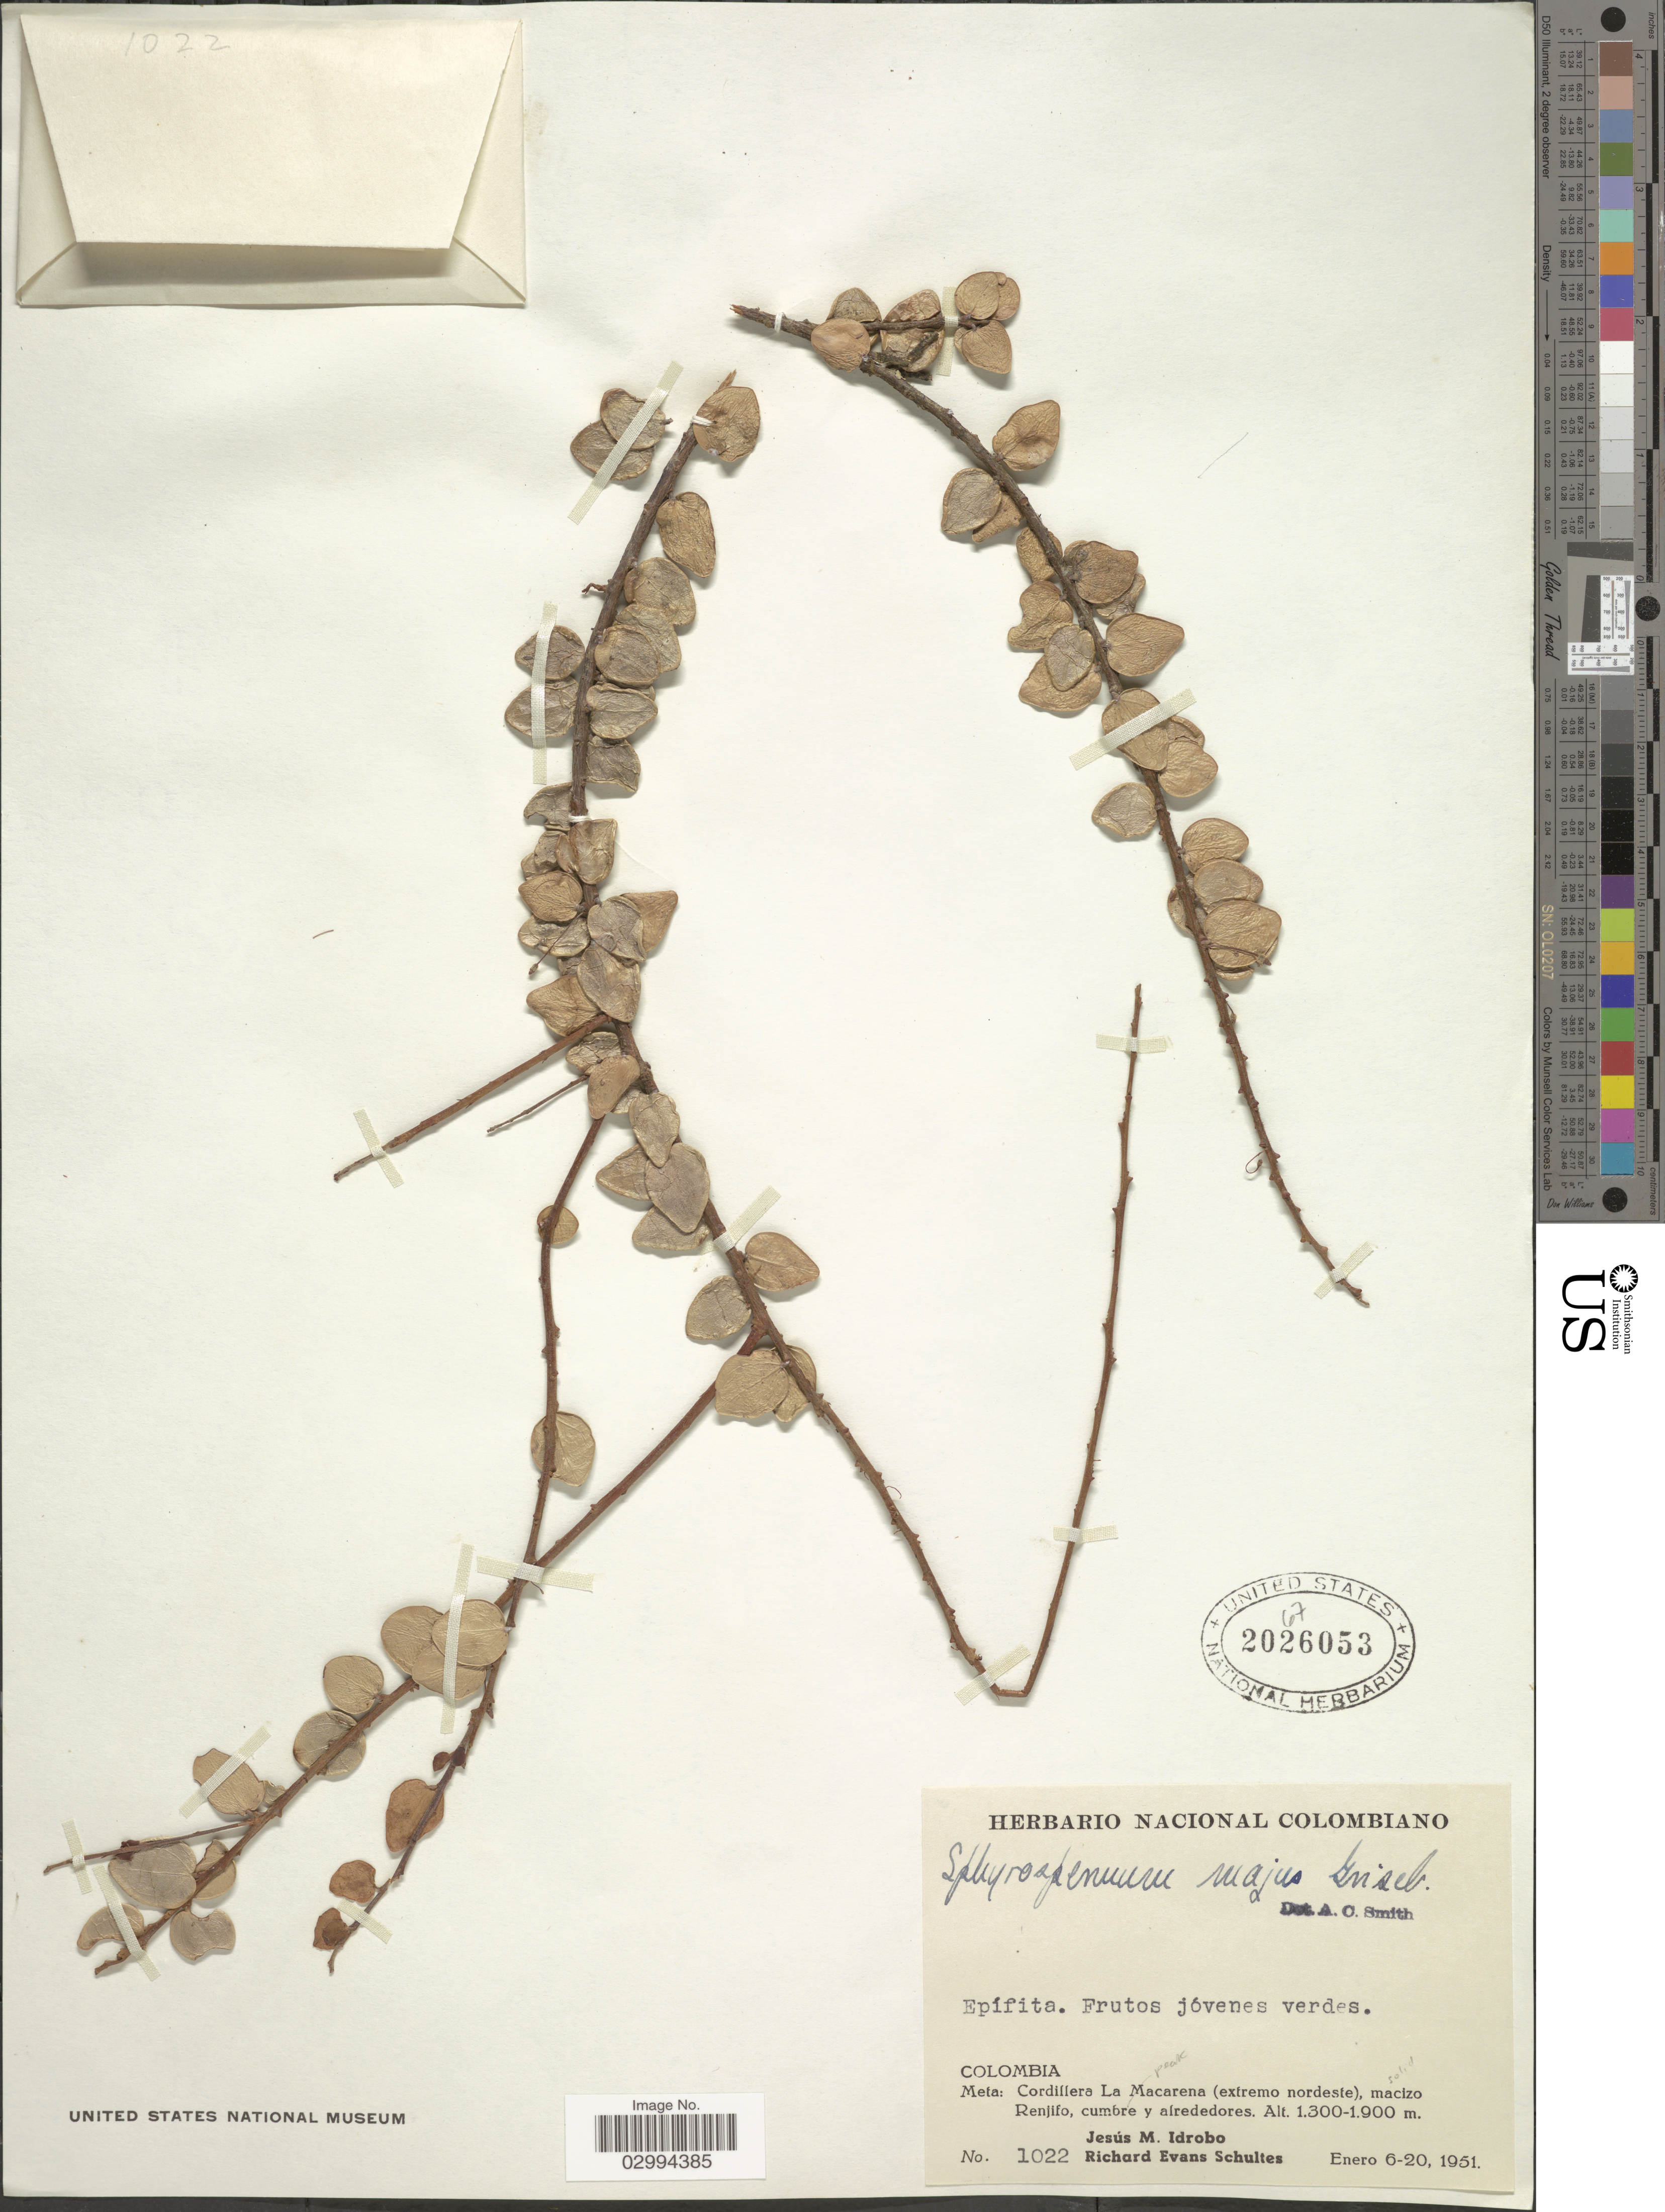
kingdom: Plantae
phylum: Tracheophyta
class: Magnoliopsida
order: Ericales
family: Ericaceae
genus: Sphyrospermum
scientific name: Sphyrospermum majus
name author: Griseb.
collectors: J. M. Idrobo & R. E. Schultes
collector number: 1022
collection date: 1951-01-06/1951-01-20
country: Colombia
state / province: Meta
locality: Cordillera La Macarena (extremo nordeste), macizo Renjifo.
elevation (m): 1300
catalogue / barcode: US 2026053